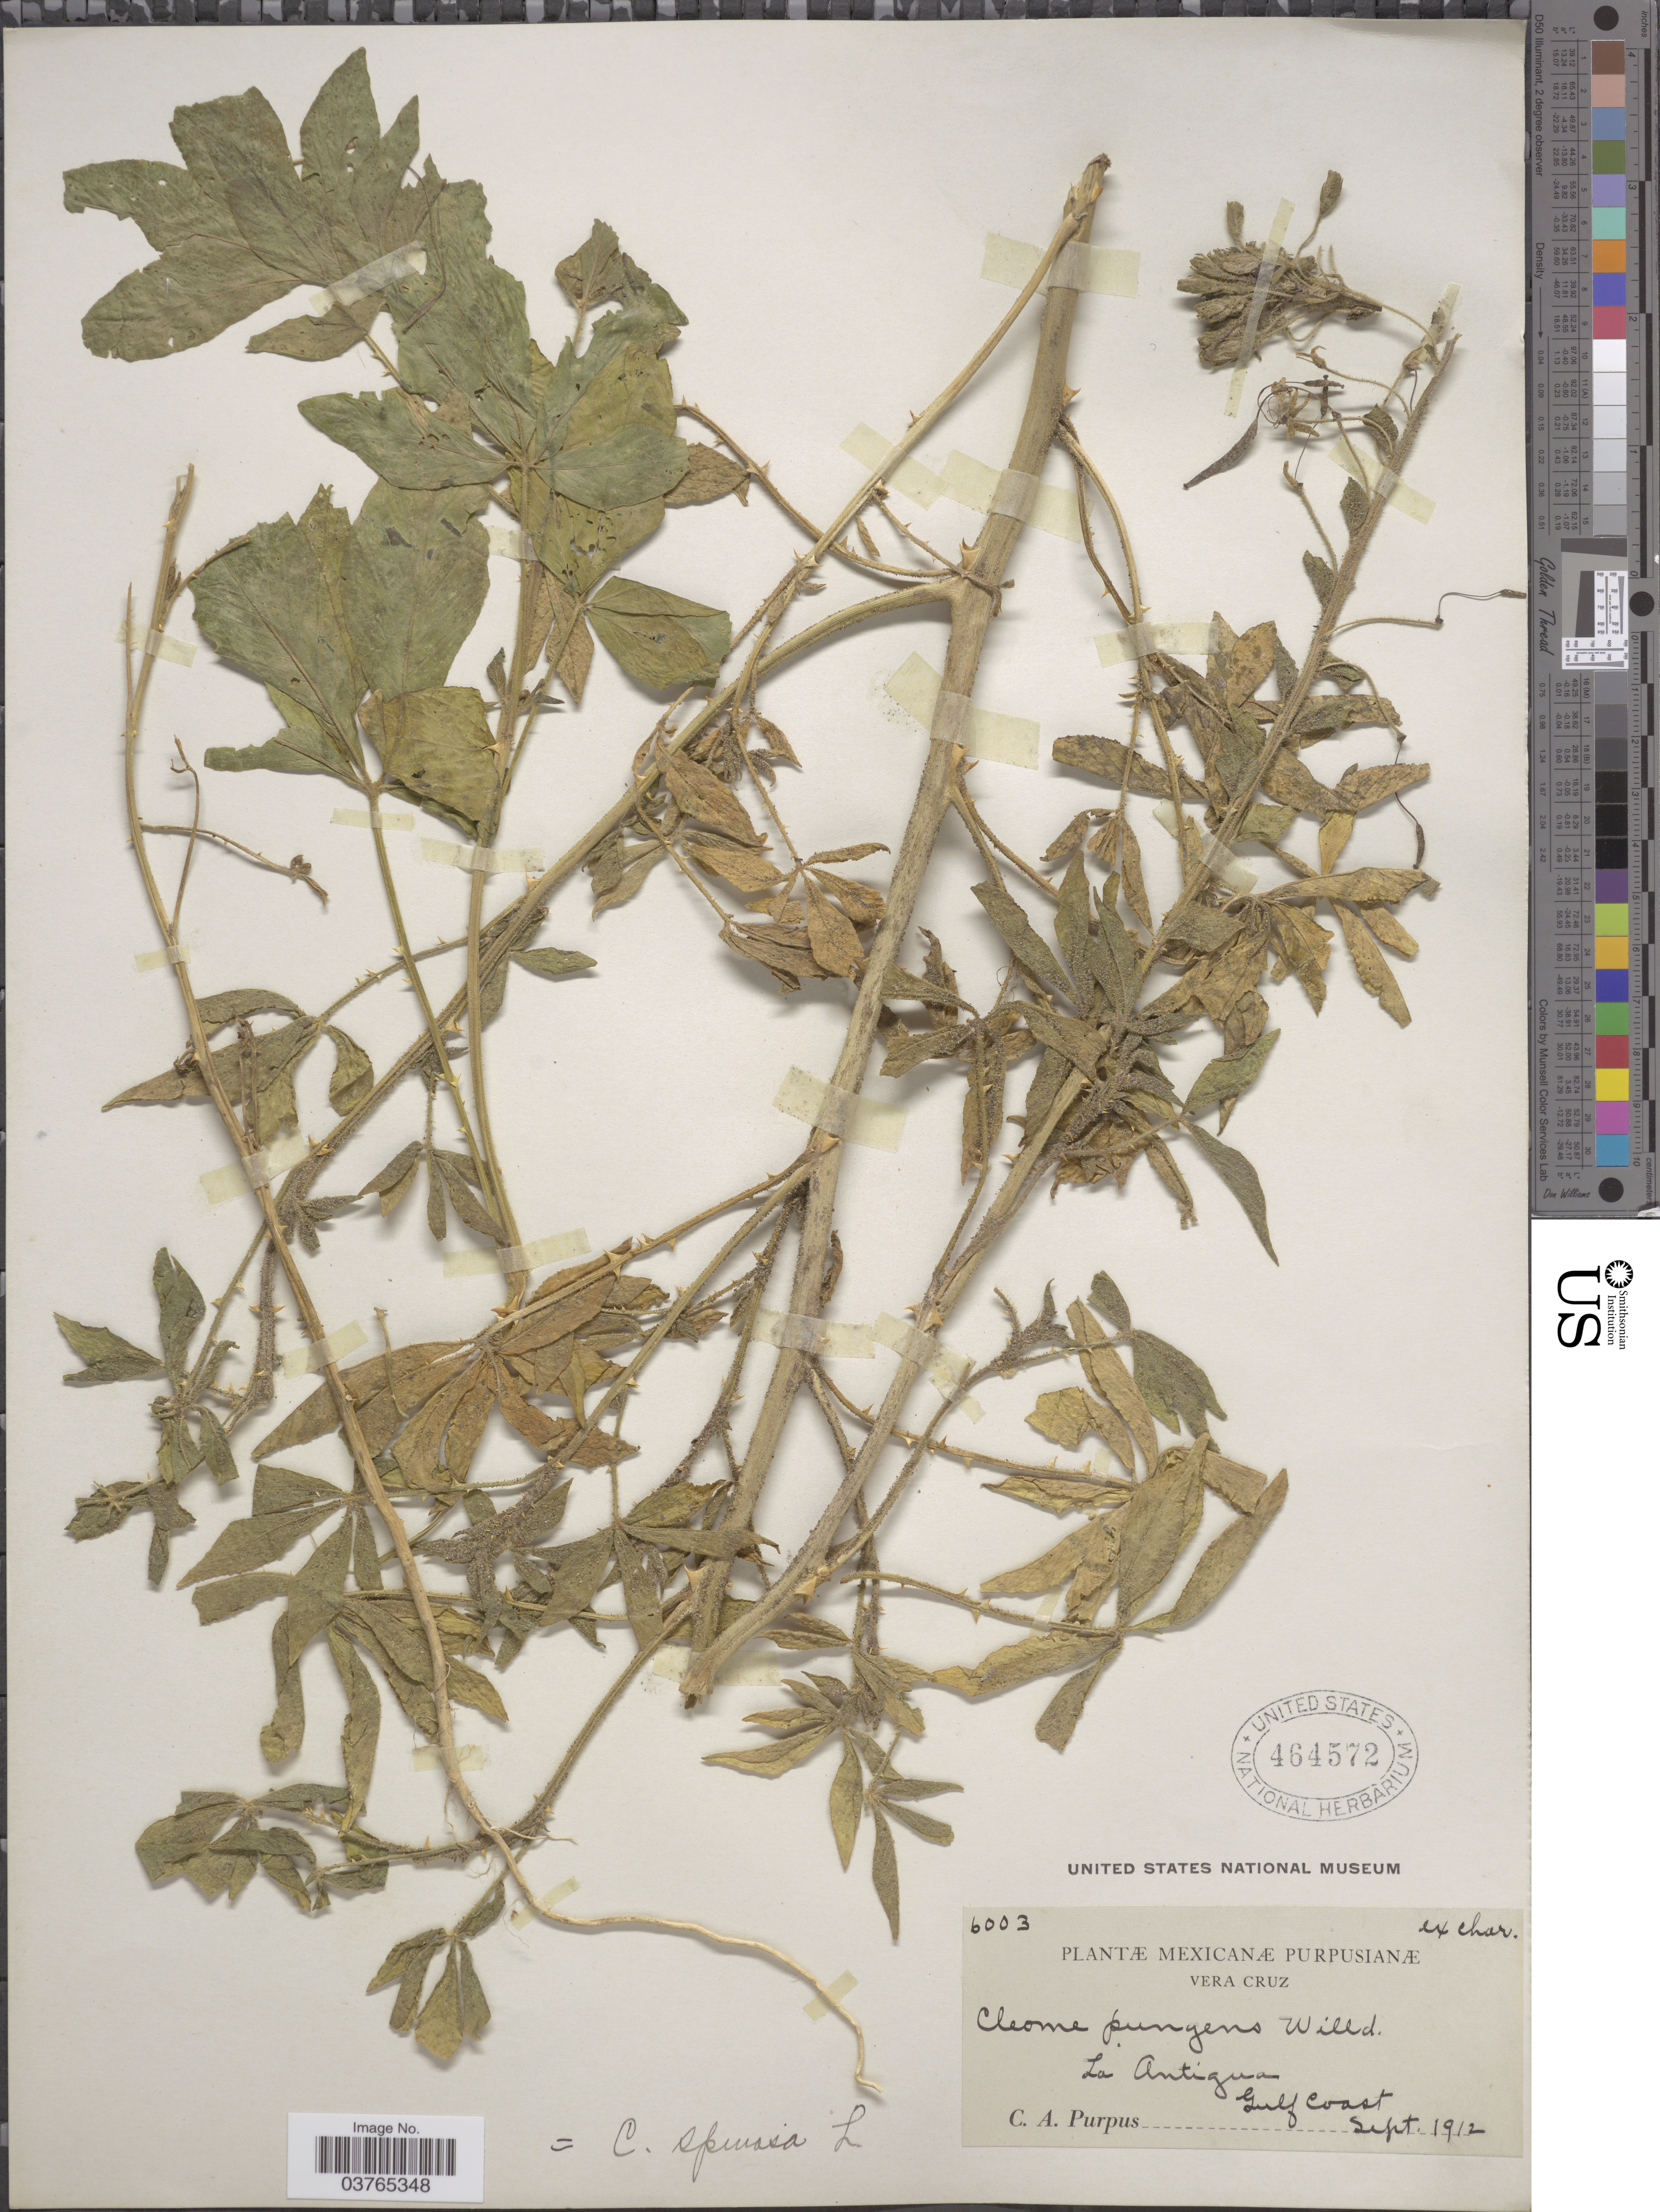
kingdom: Plantae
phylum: Tracheophyta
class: Magnoliopsida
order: Brassicales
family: Cleomaceae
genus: Tarenaya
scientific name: Tarenaya spinosa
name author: (Jacq.) Raf.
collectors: C. A. Purpus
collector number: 6003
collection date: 1912-09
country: Mexico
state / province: Veracruz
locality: Mexicanæ Purpusianæ. Vera Cruz. La Antigua, Gulf Coast.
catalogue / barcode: US 464572